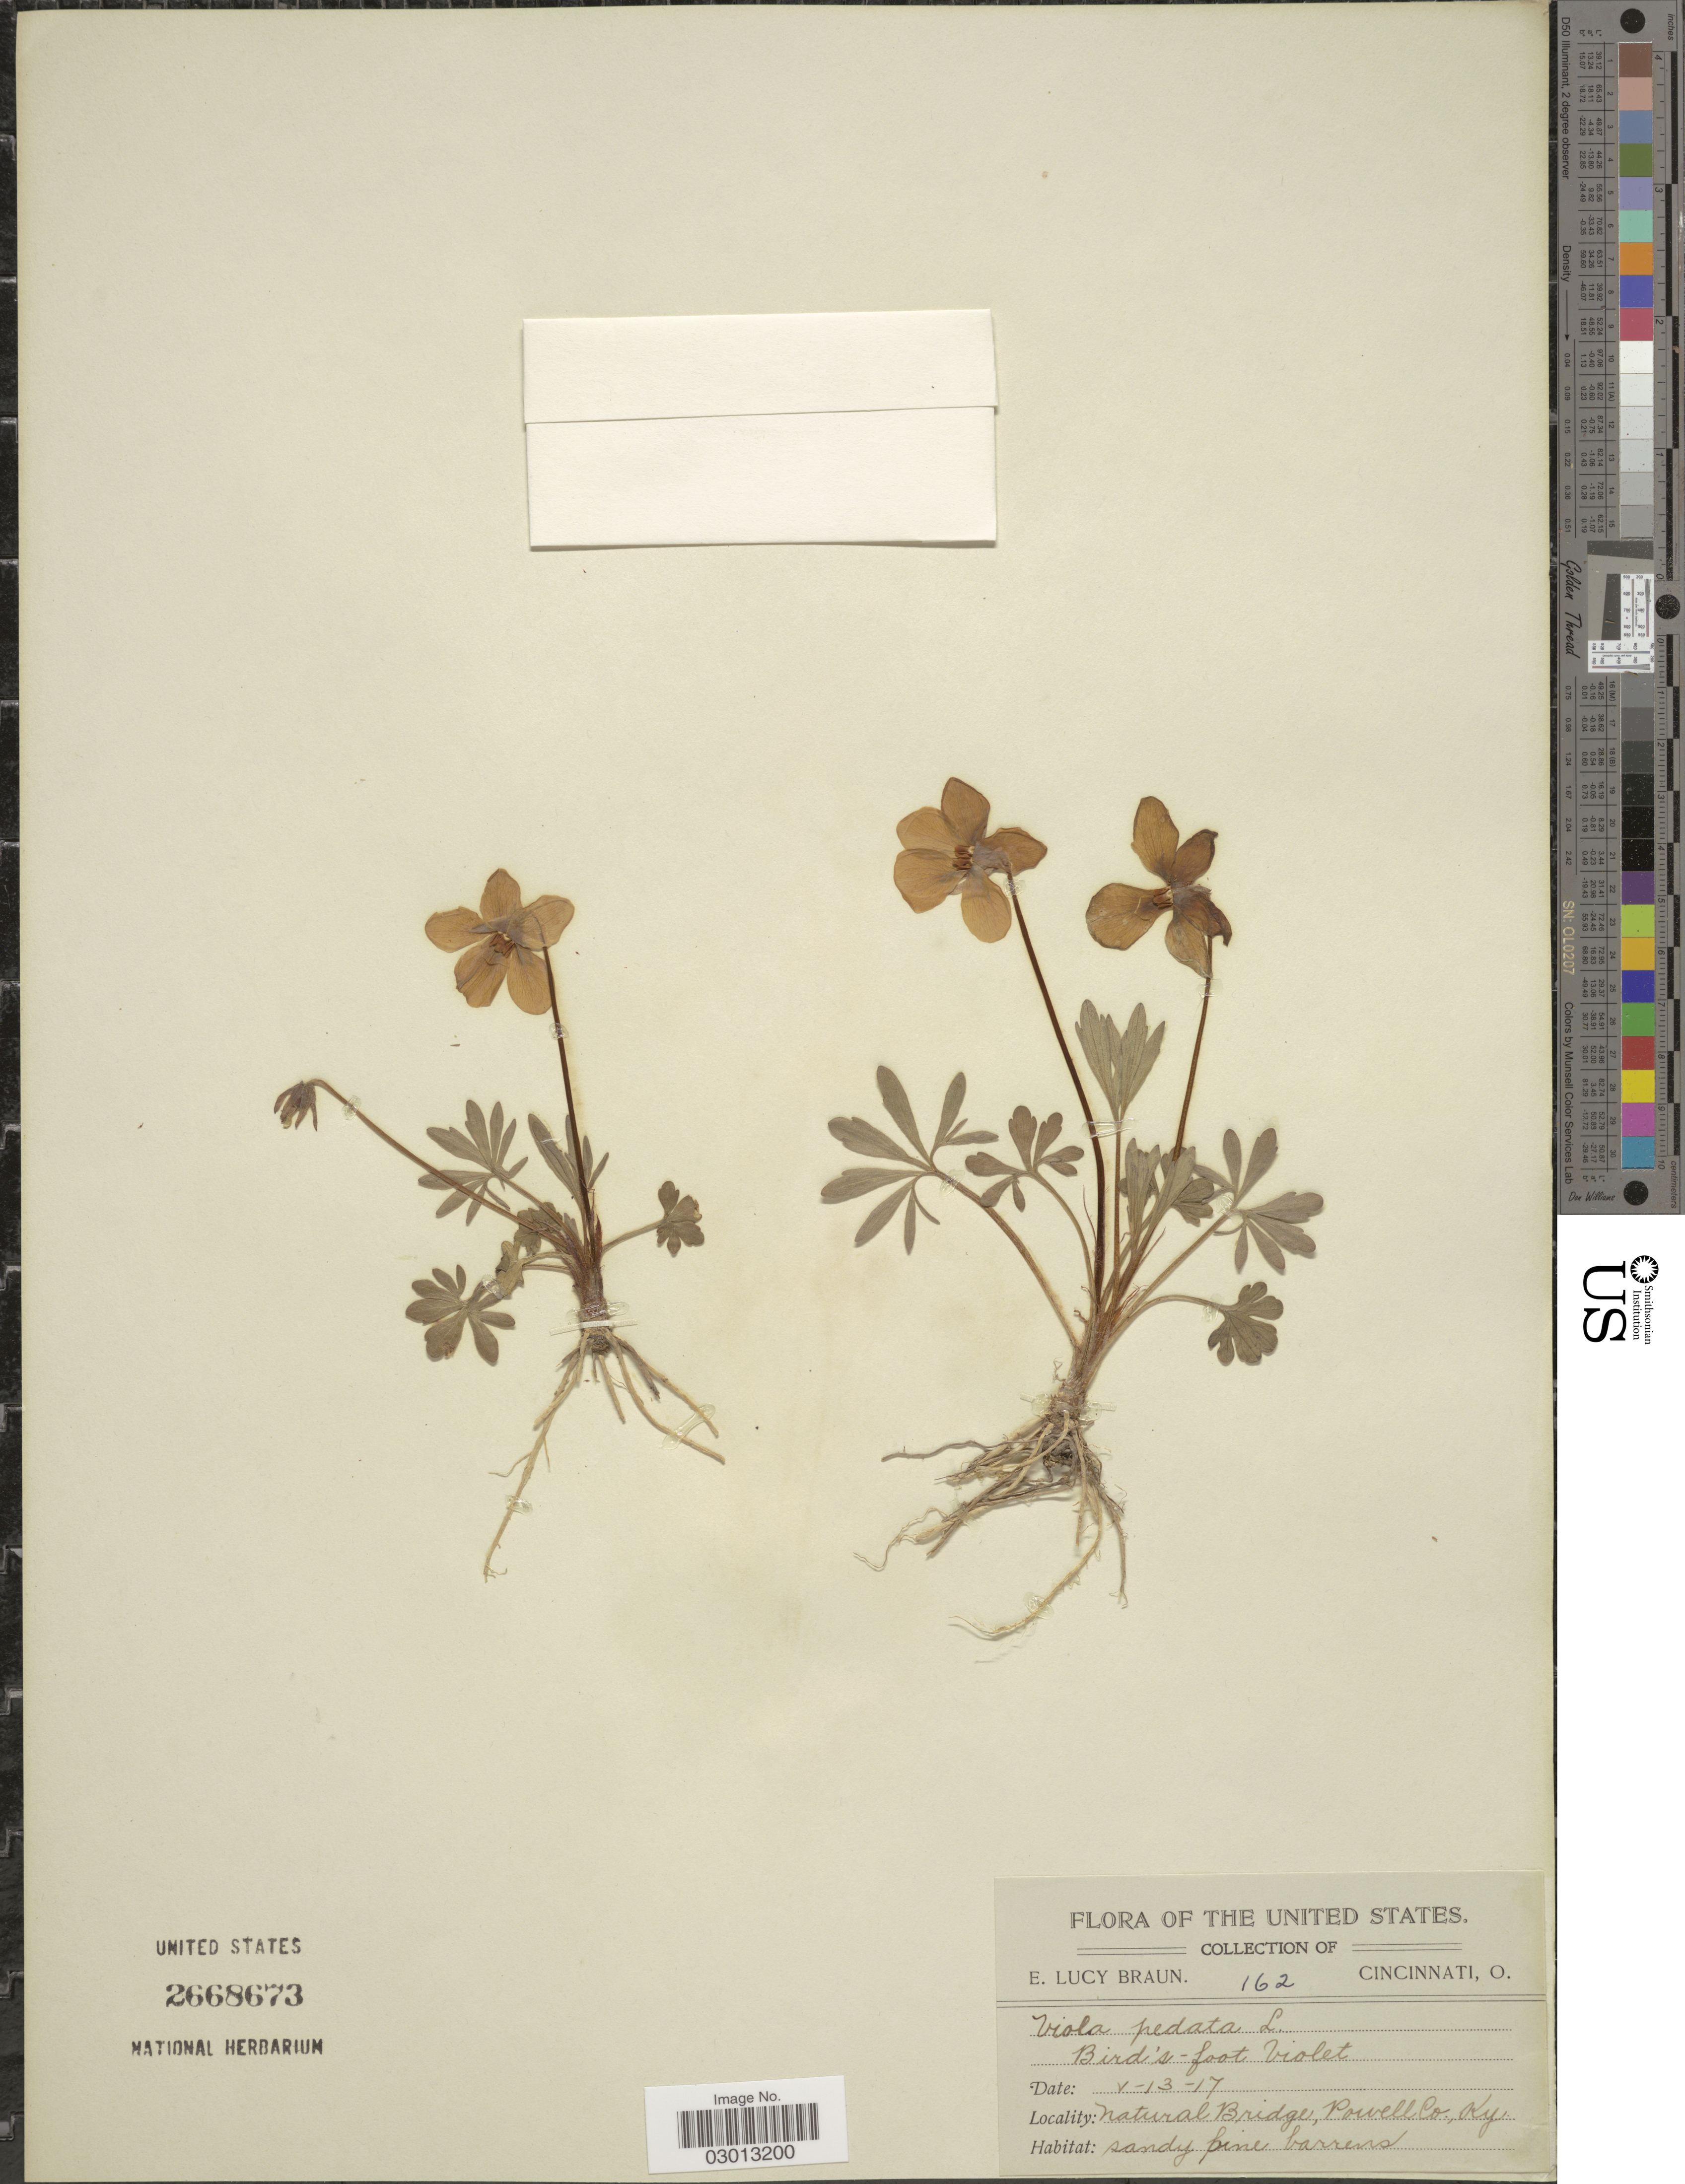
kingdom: Plantae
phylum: Tracheophyta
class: Magnoliopsida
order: Malpighiales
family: Violaceae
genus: Viola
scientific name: Viola pedata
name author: L.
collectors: E. L. Braun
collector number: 162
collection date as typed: Transcribed d/m/y: 13/5/17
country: United States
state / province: Kentucky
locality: Natural Bridge, Powell Co.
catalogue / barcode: US 2668673